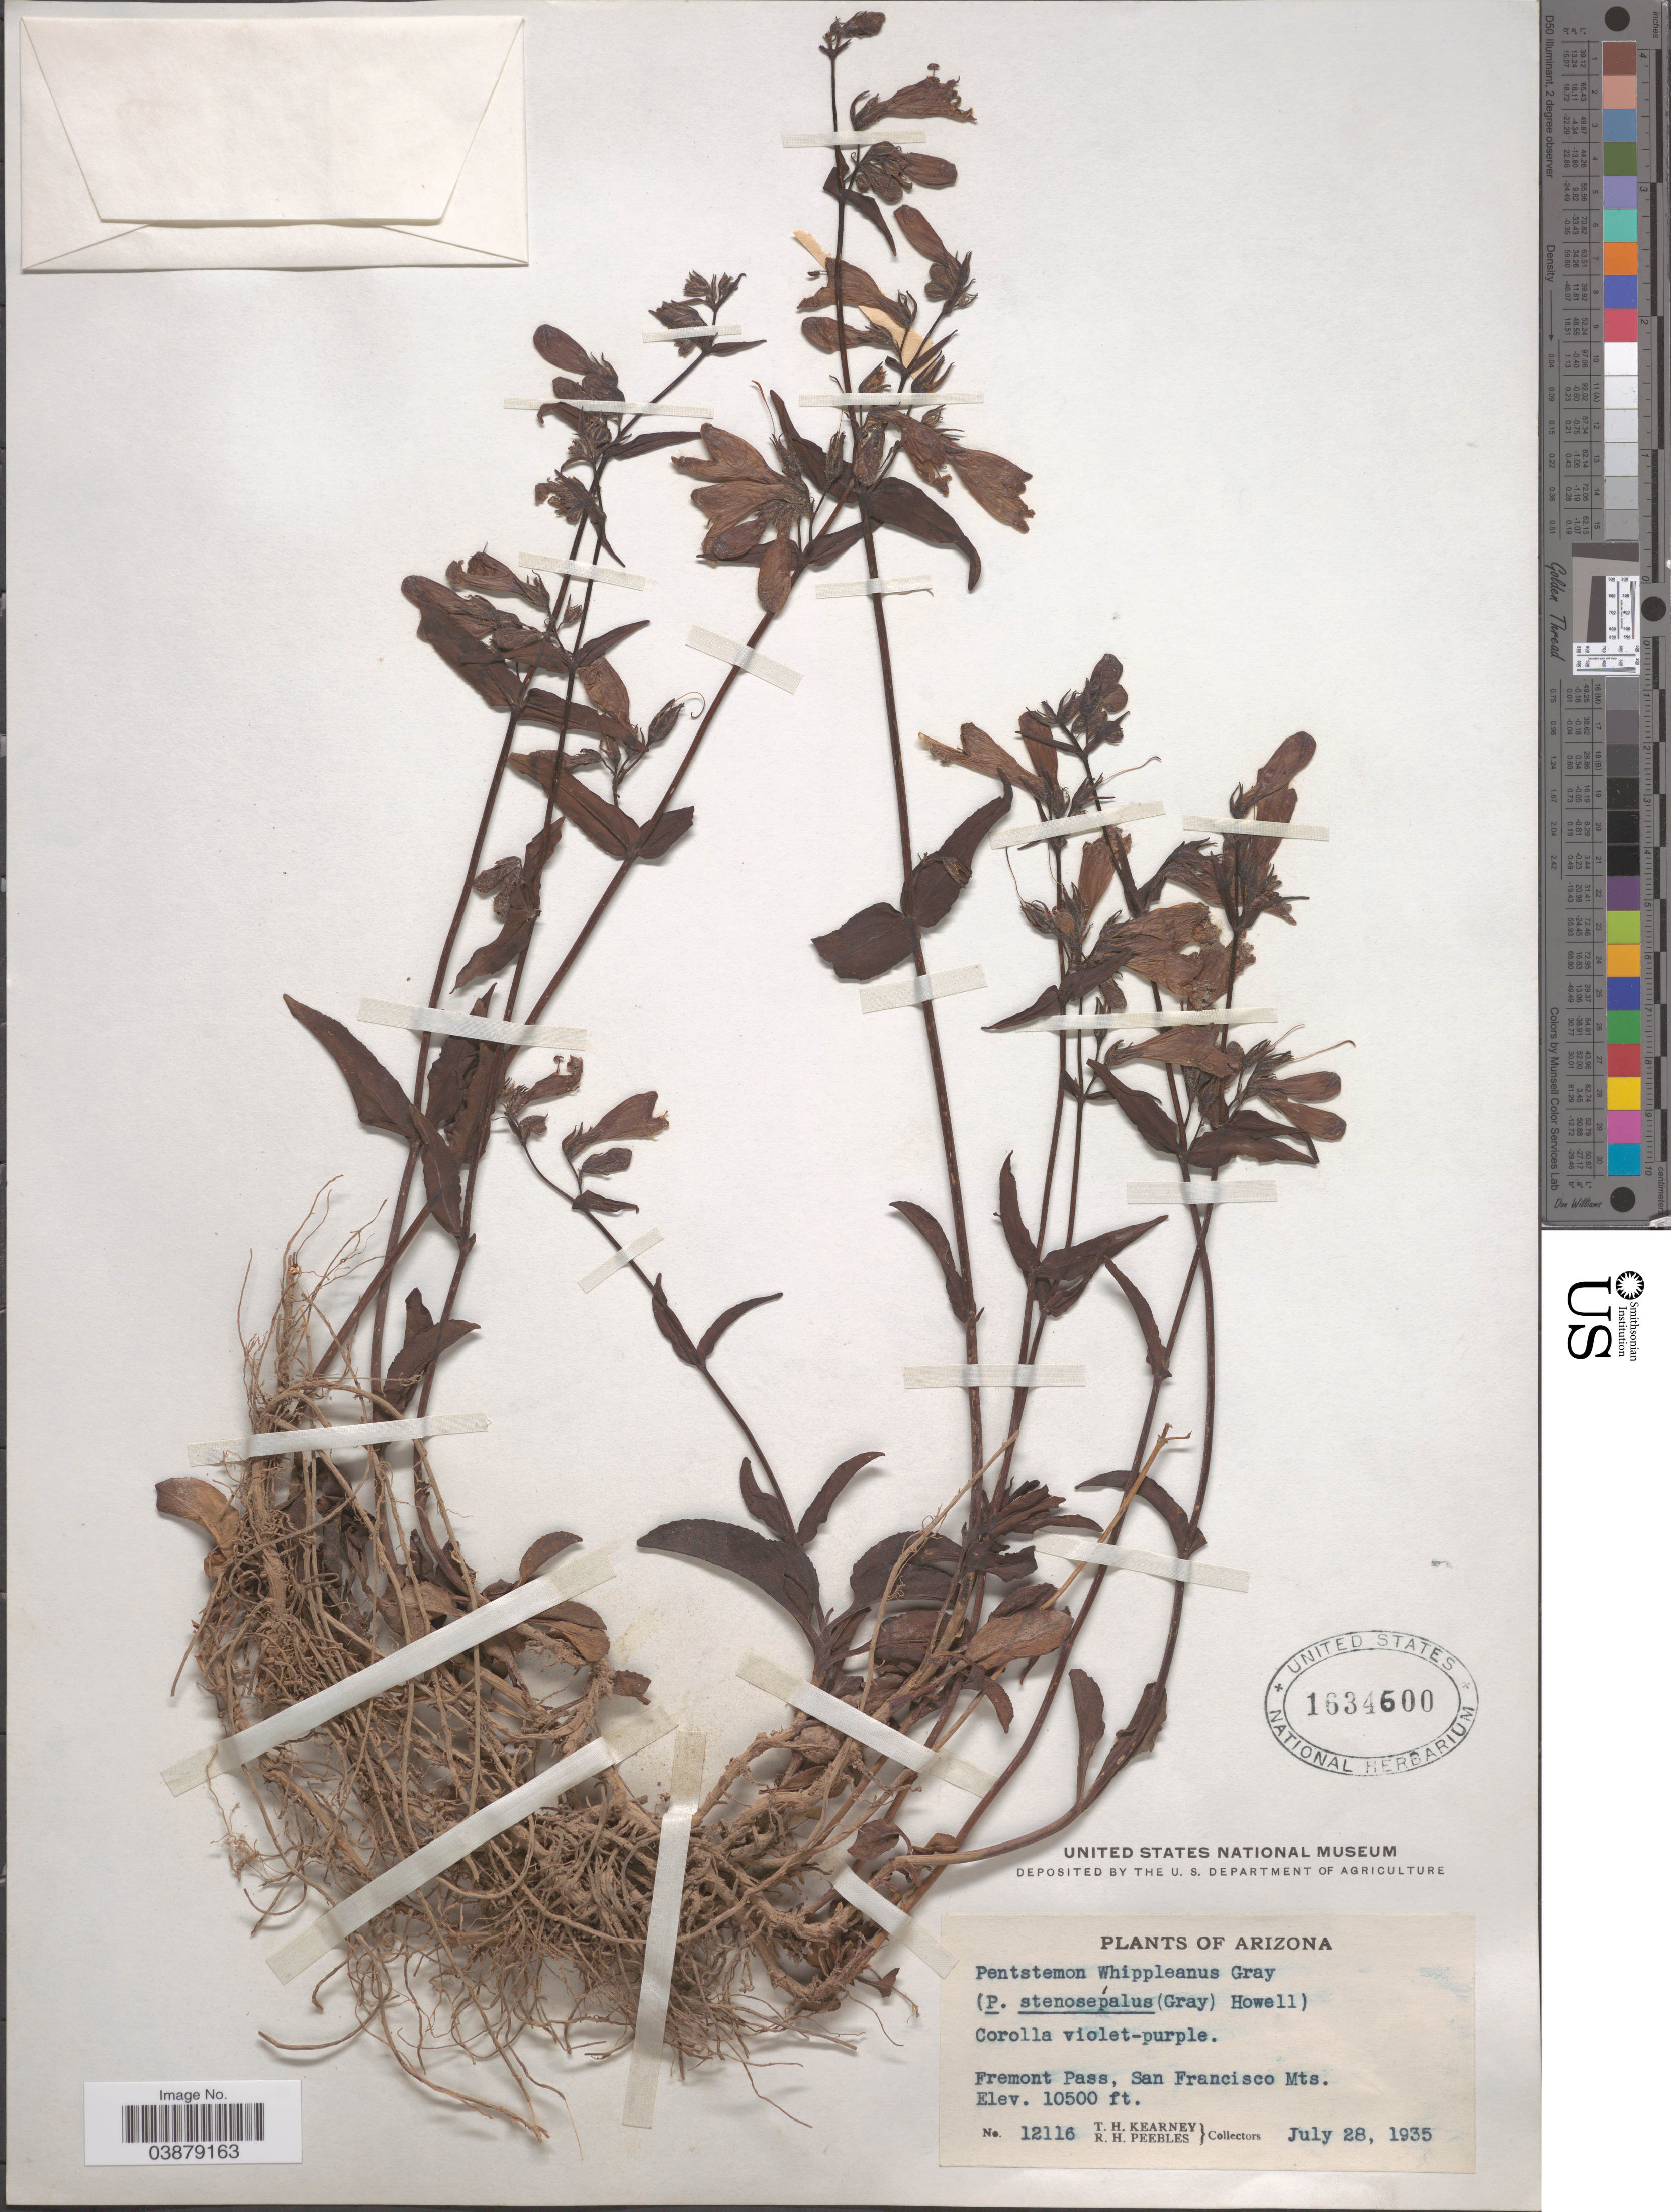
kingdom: Plantae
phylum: Tracheophyta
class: Magnoliopsida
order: Lamiales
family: Plantaginaceae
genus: Penstemon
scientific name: Penstemon whippleanus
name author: A. Gray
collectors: T. H. Kearney & R. H. Peebles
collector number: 12116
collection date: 1935-07-28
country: United States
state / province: Arizona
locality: Fremont Pass, San Francisco Mts.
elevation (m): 3200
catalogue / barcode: US 1634600